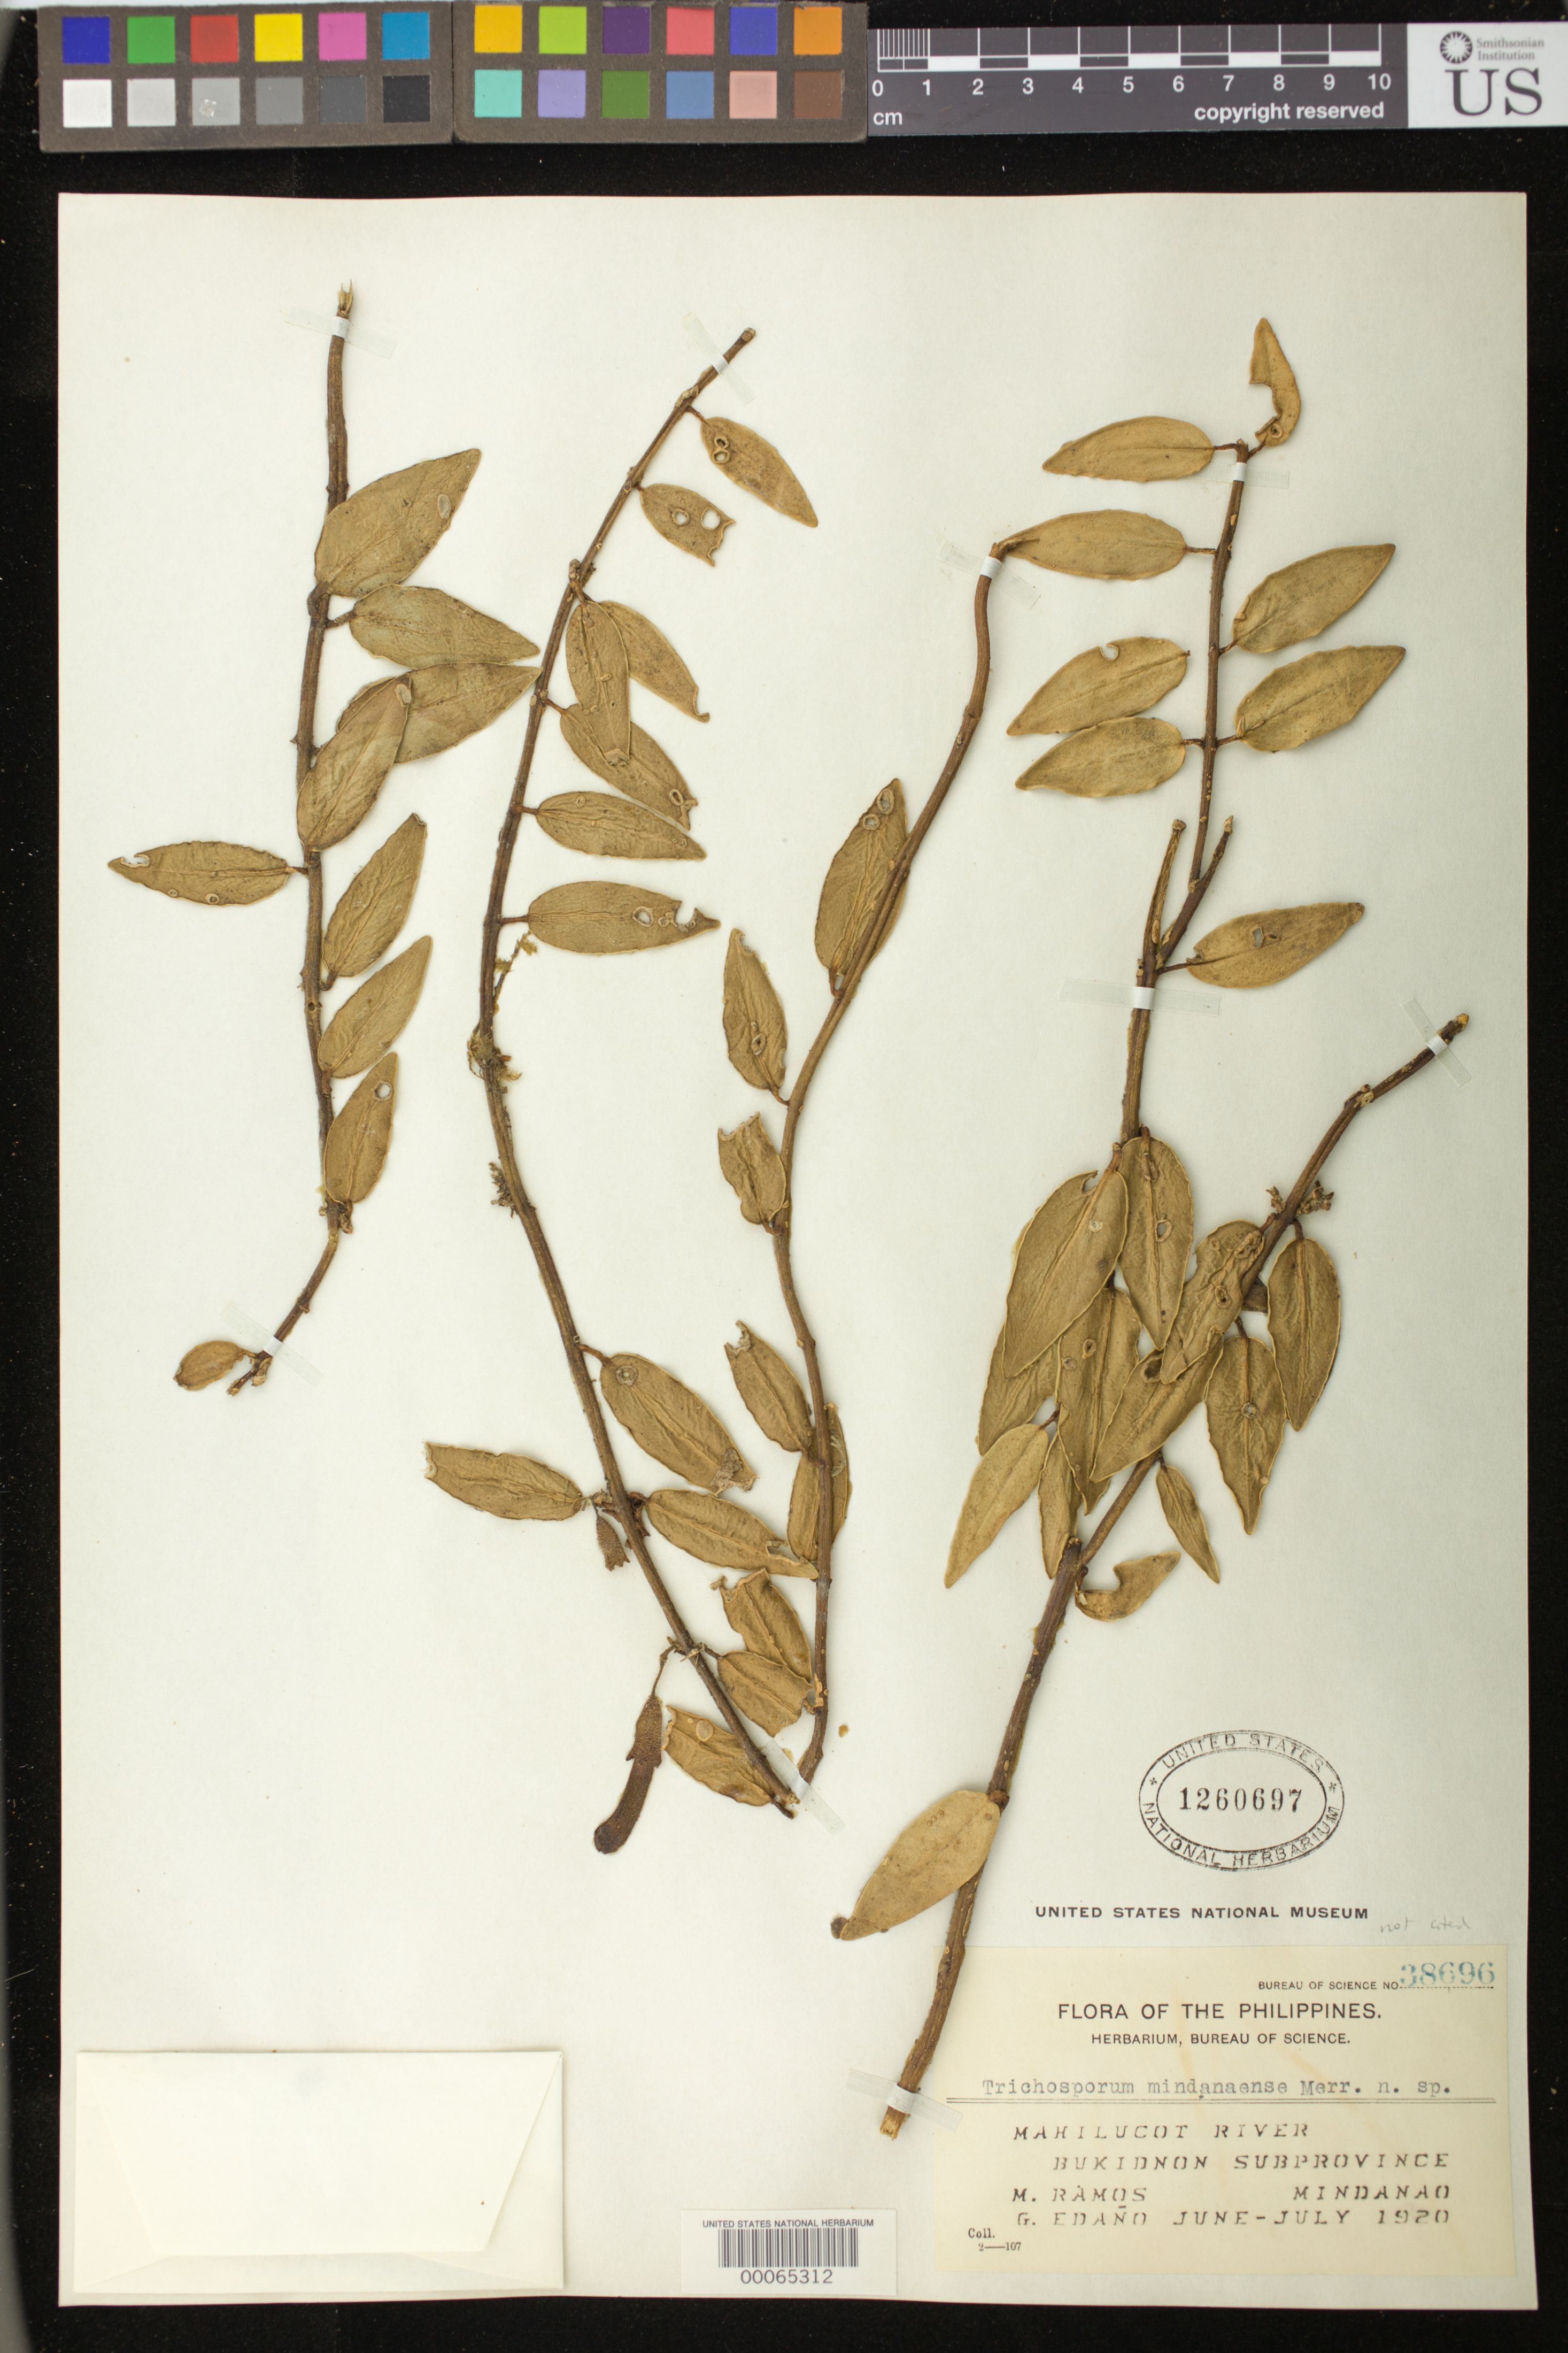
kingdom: Plantae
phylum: Tracheophyta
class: Magnoliopsida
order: Lamiales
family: Gesneriaceae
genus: Trichosporum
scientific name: Trichosporum mindanaense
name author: Merr.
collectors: M. Ramos & G. Edaño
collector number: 38696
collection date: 1920-06/1920-07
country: Philippines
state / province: Northern Mindanao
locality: Mahilucot River, Bukidnon Subprovince, Mindanao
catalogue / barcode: US 1260697